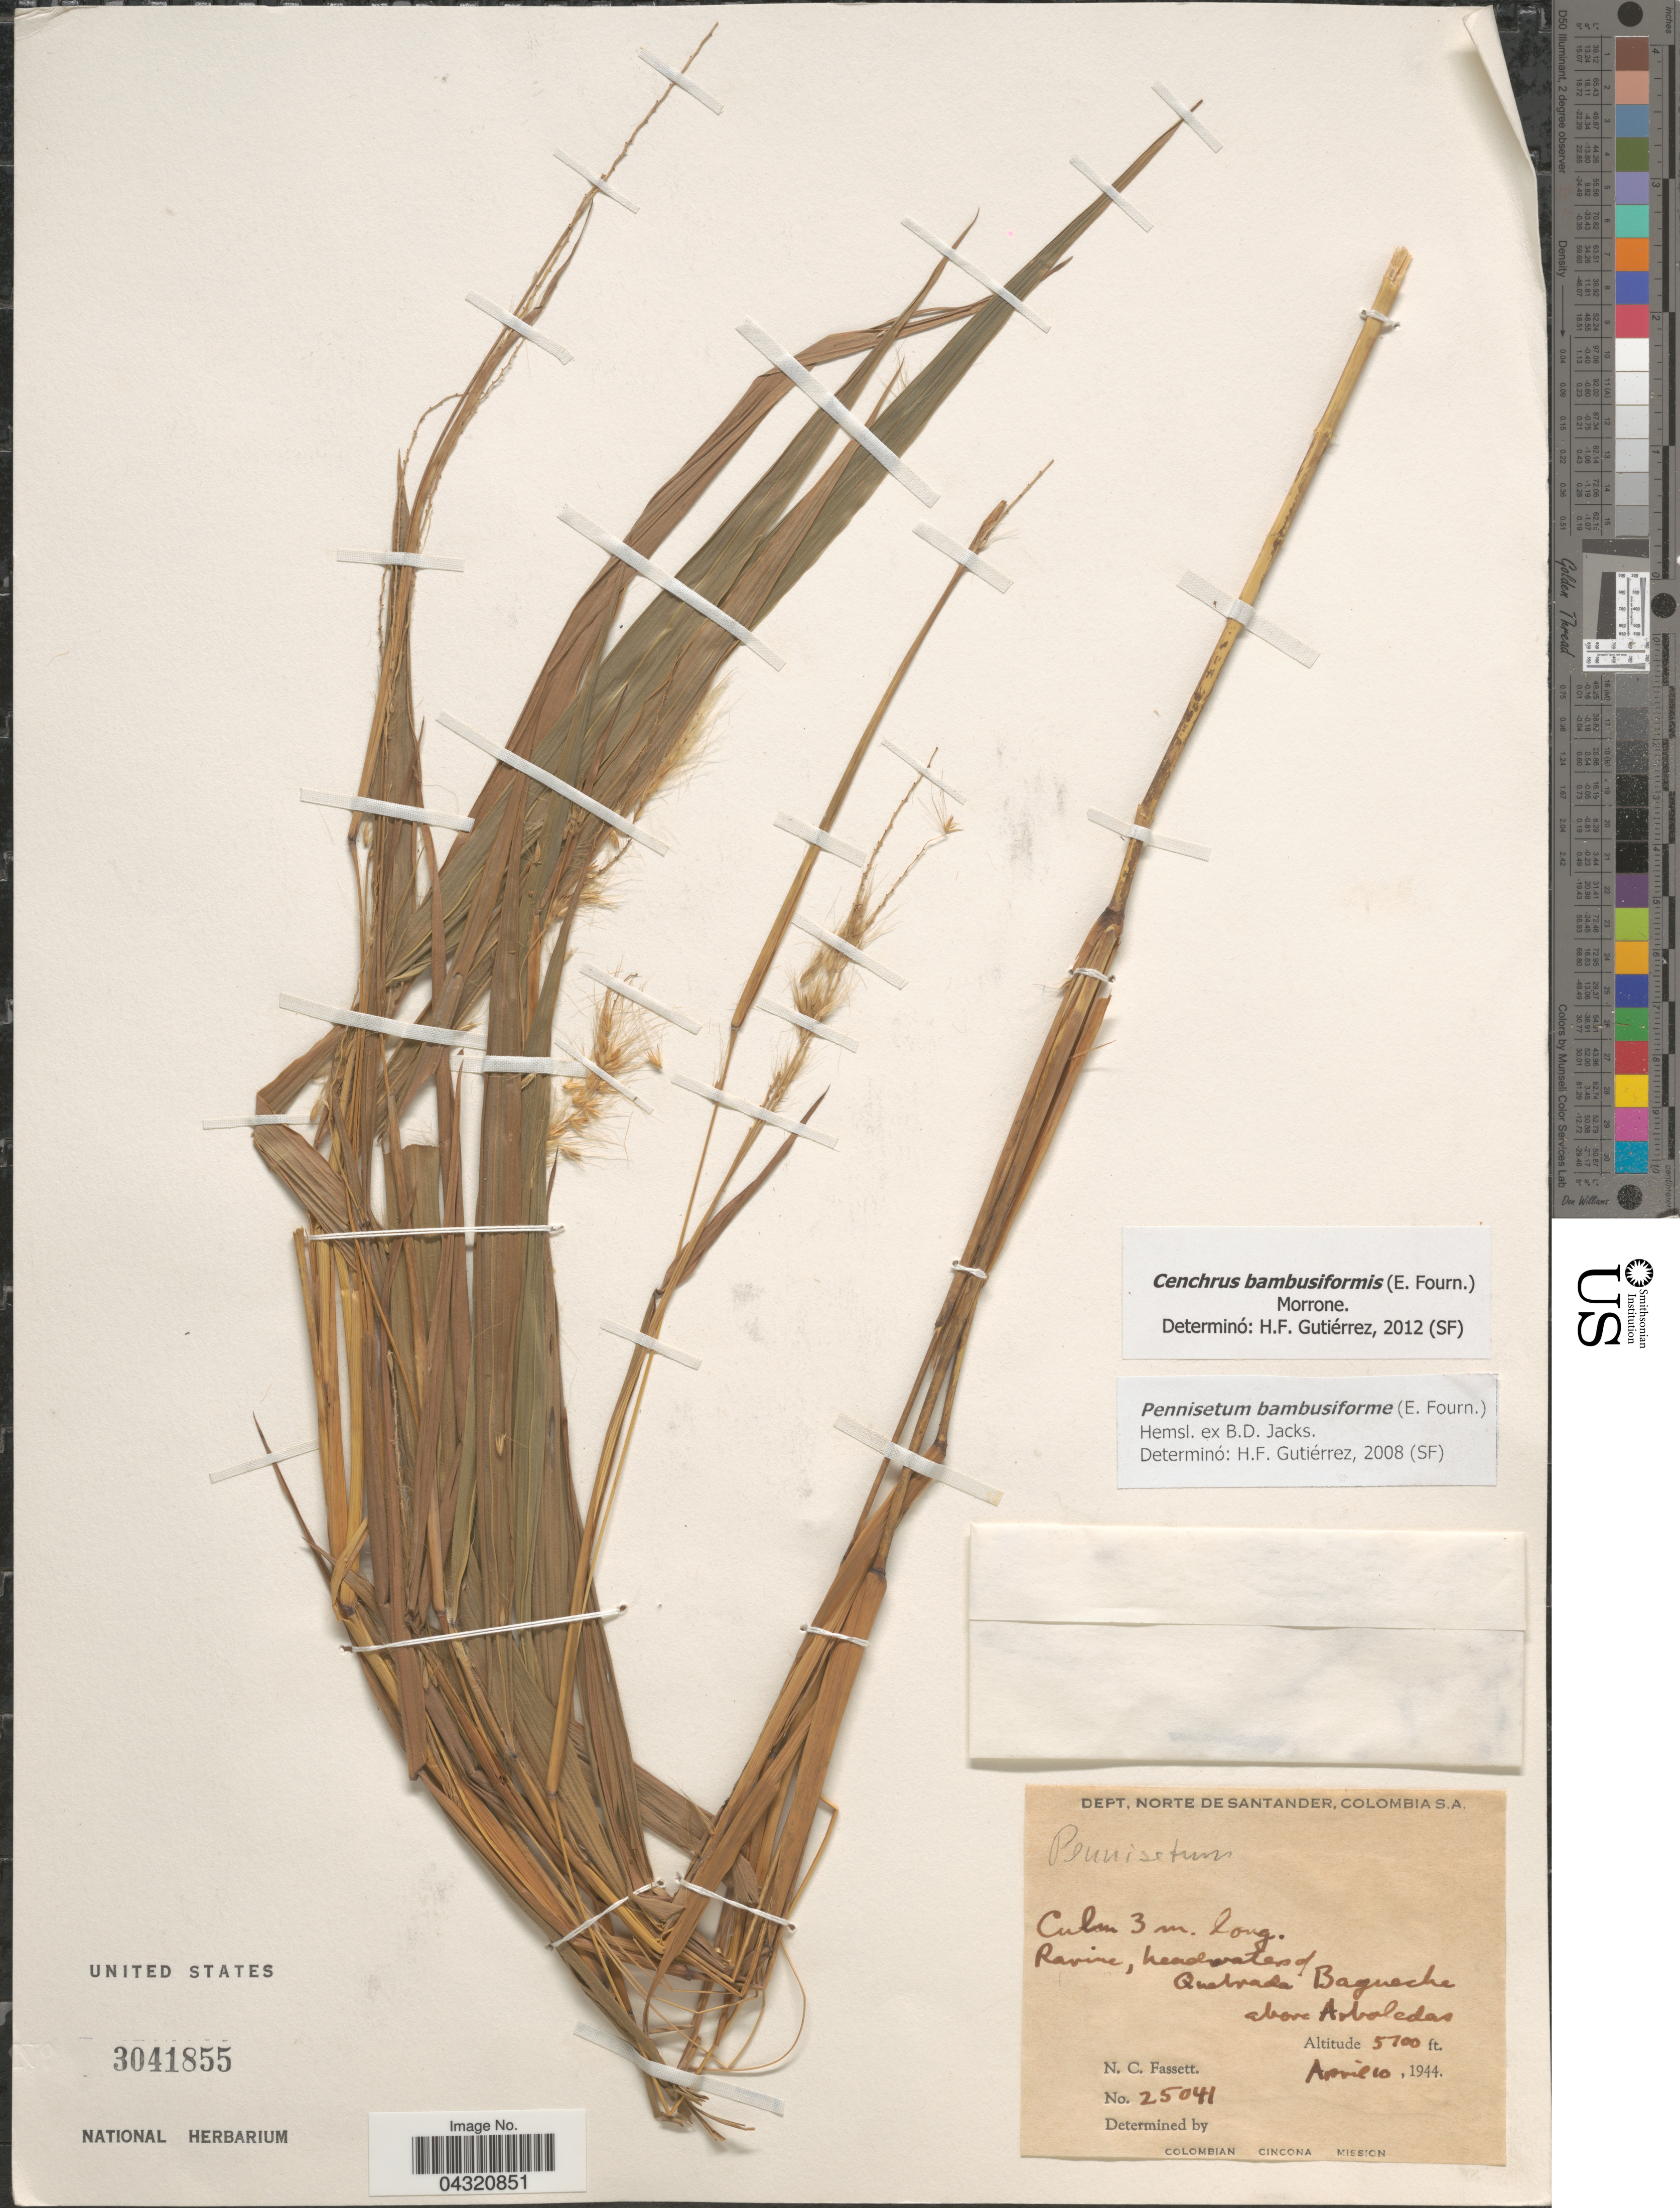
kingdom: Plantae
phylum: Tracheophyta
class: Liliopsida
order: Poales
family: Poaceae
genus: Cenchrus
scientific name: Cenchrus bambusiformis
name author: (E. Fourn.) Morrone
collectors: N. C. Fassett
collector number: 25041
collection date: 1944-04-10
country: Colombia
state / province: Norte de Santander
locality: Dept. Norte de Santander. Ravine, headwaters of Quebrada Bagueche above Arboledas. Colombian Cincona Mission.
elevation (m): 1737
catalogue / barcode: US 3041855